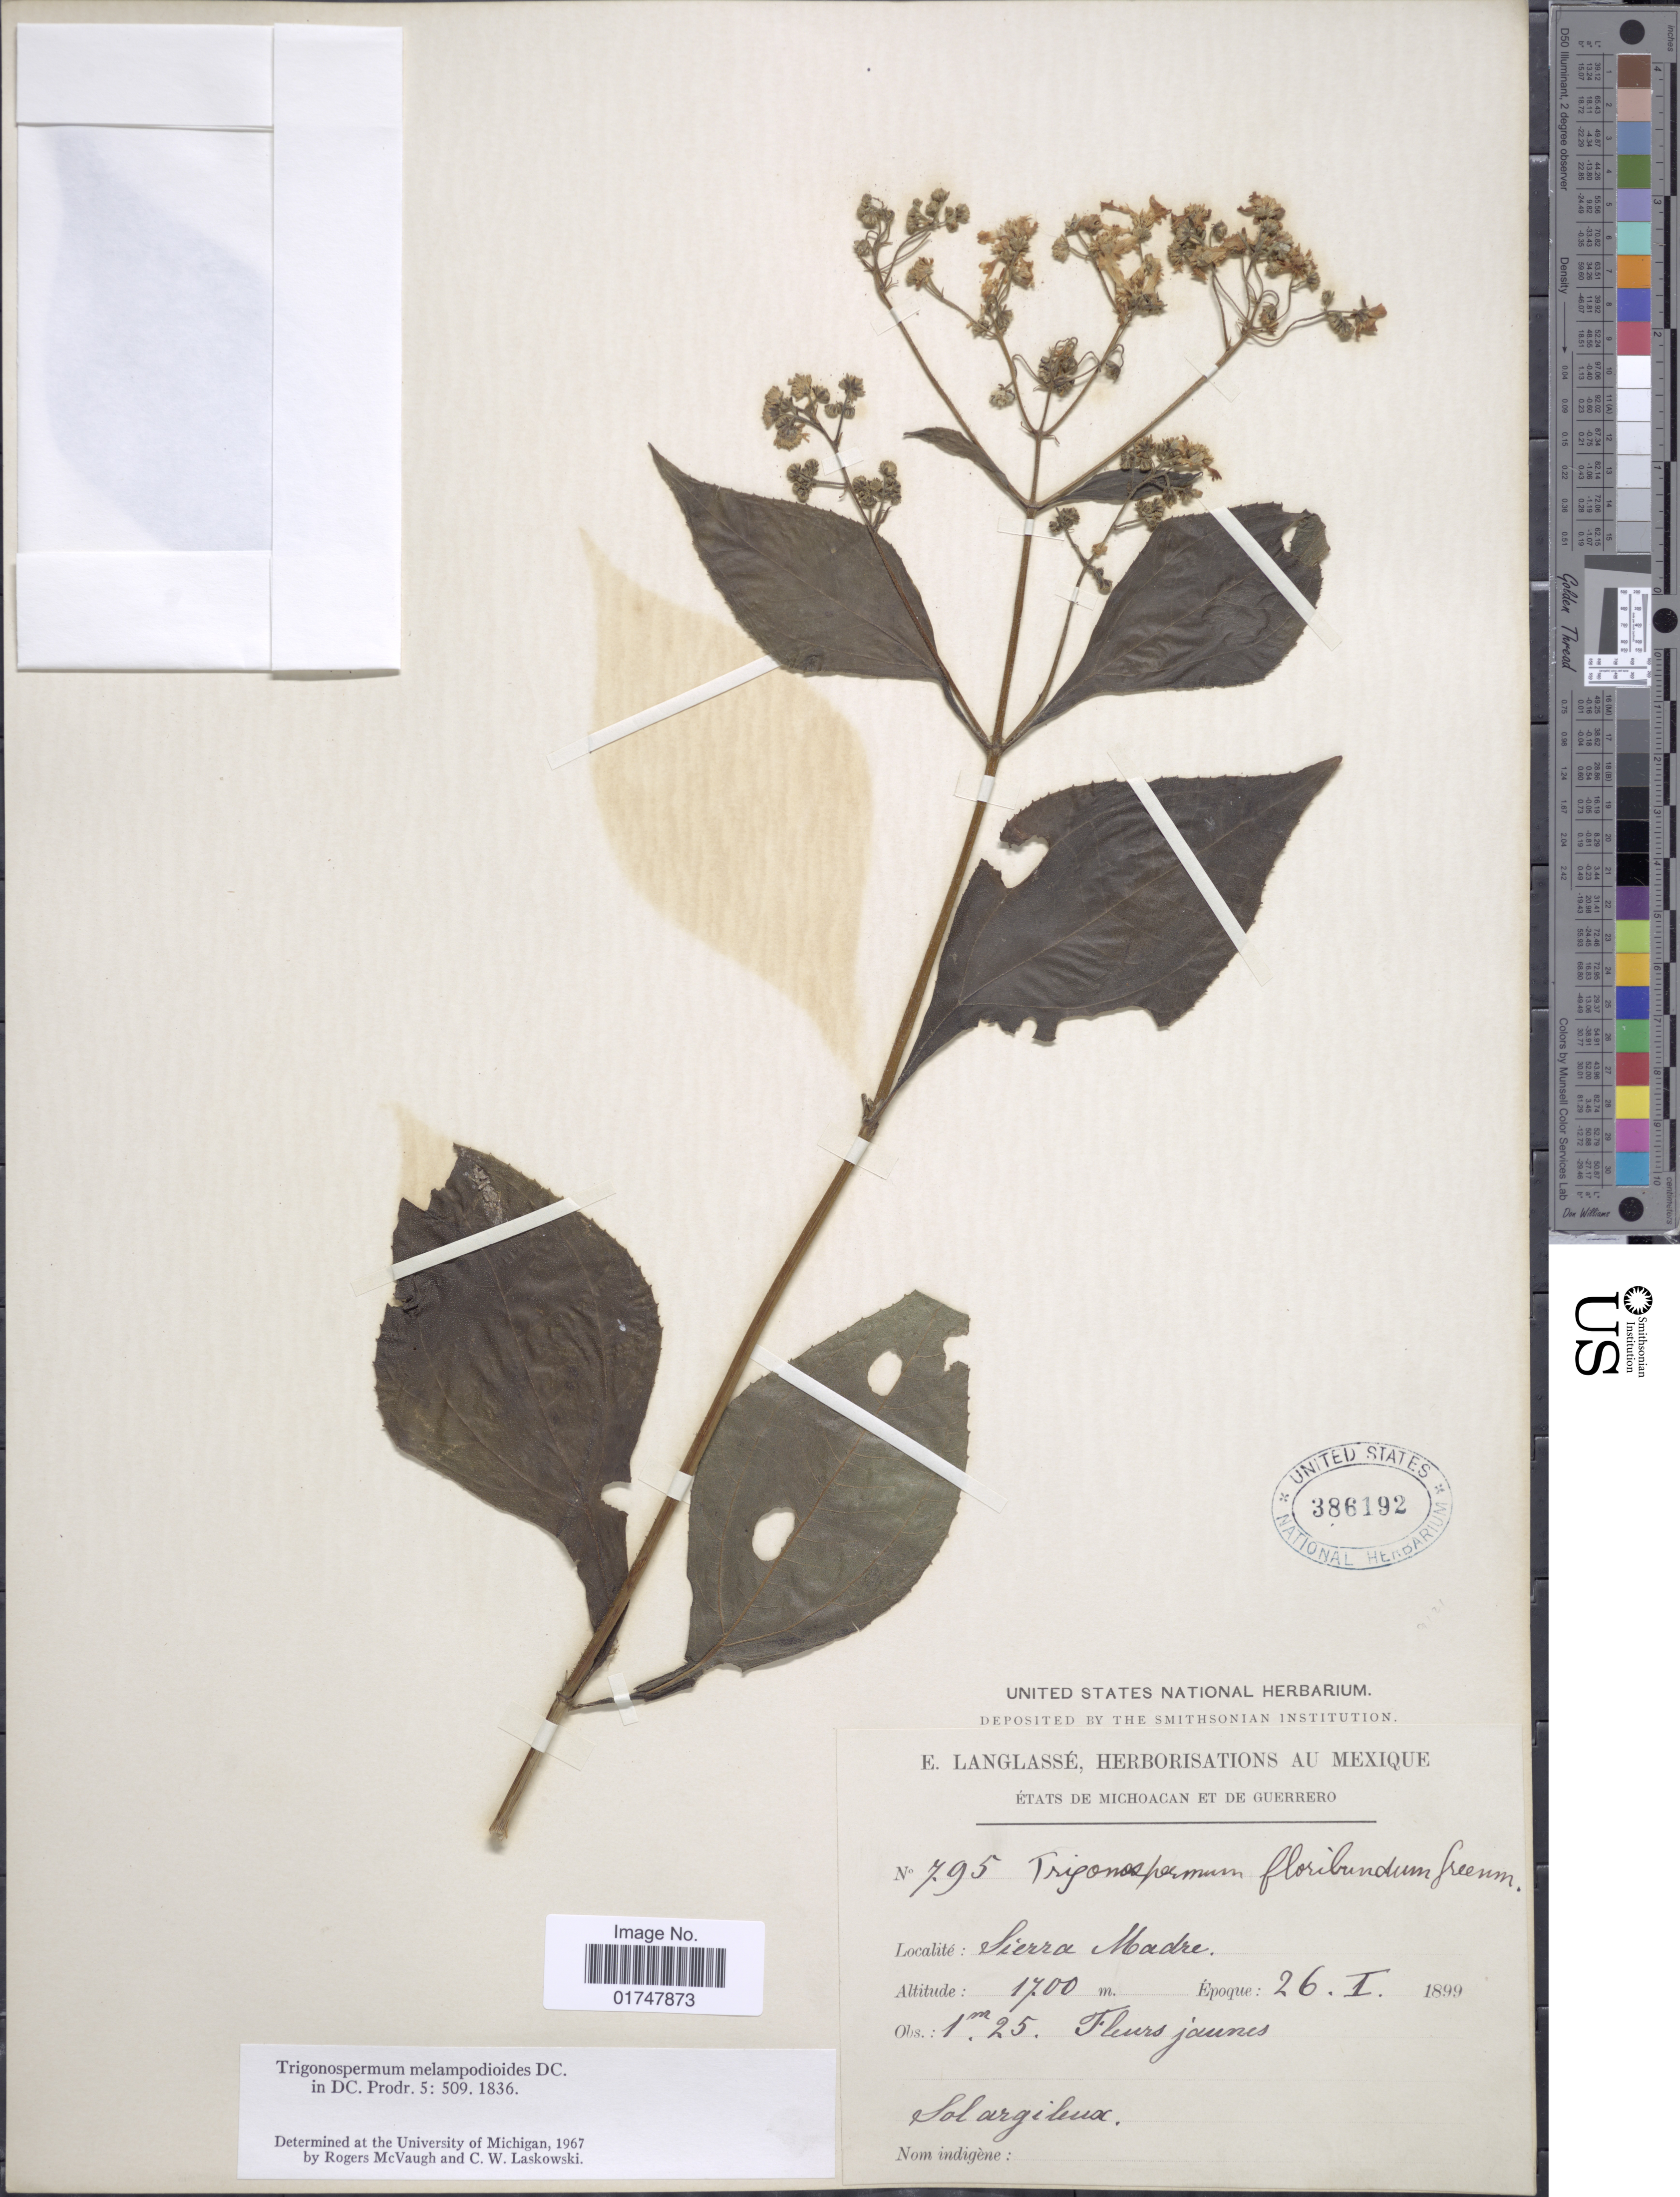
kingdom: Plantae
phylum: Tracheophyta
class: Magnoliopsida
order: Asterales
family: Asteraceae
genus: Trigonospermum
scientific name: Trigonospermum melampodioides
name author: DC.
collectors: E. Langlassé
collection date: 1899-01-26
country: Mexico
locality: Etats de Michoacan et de Geurrero, Sierra Madre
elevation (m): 1700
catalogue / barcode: US 386192